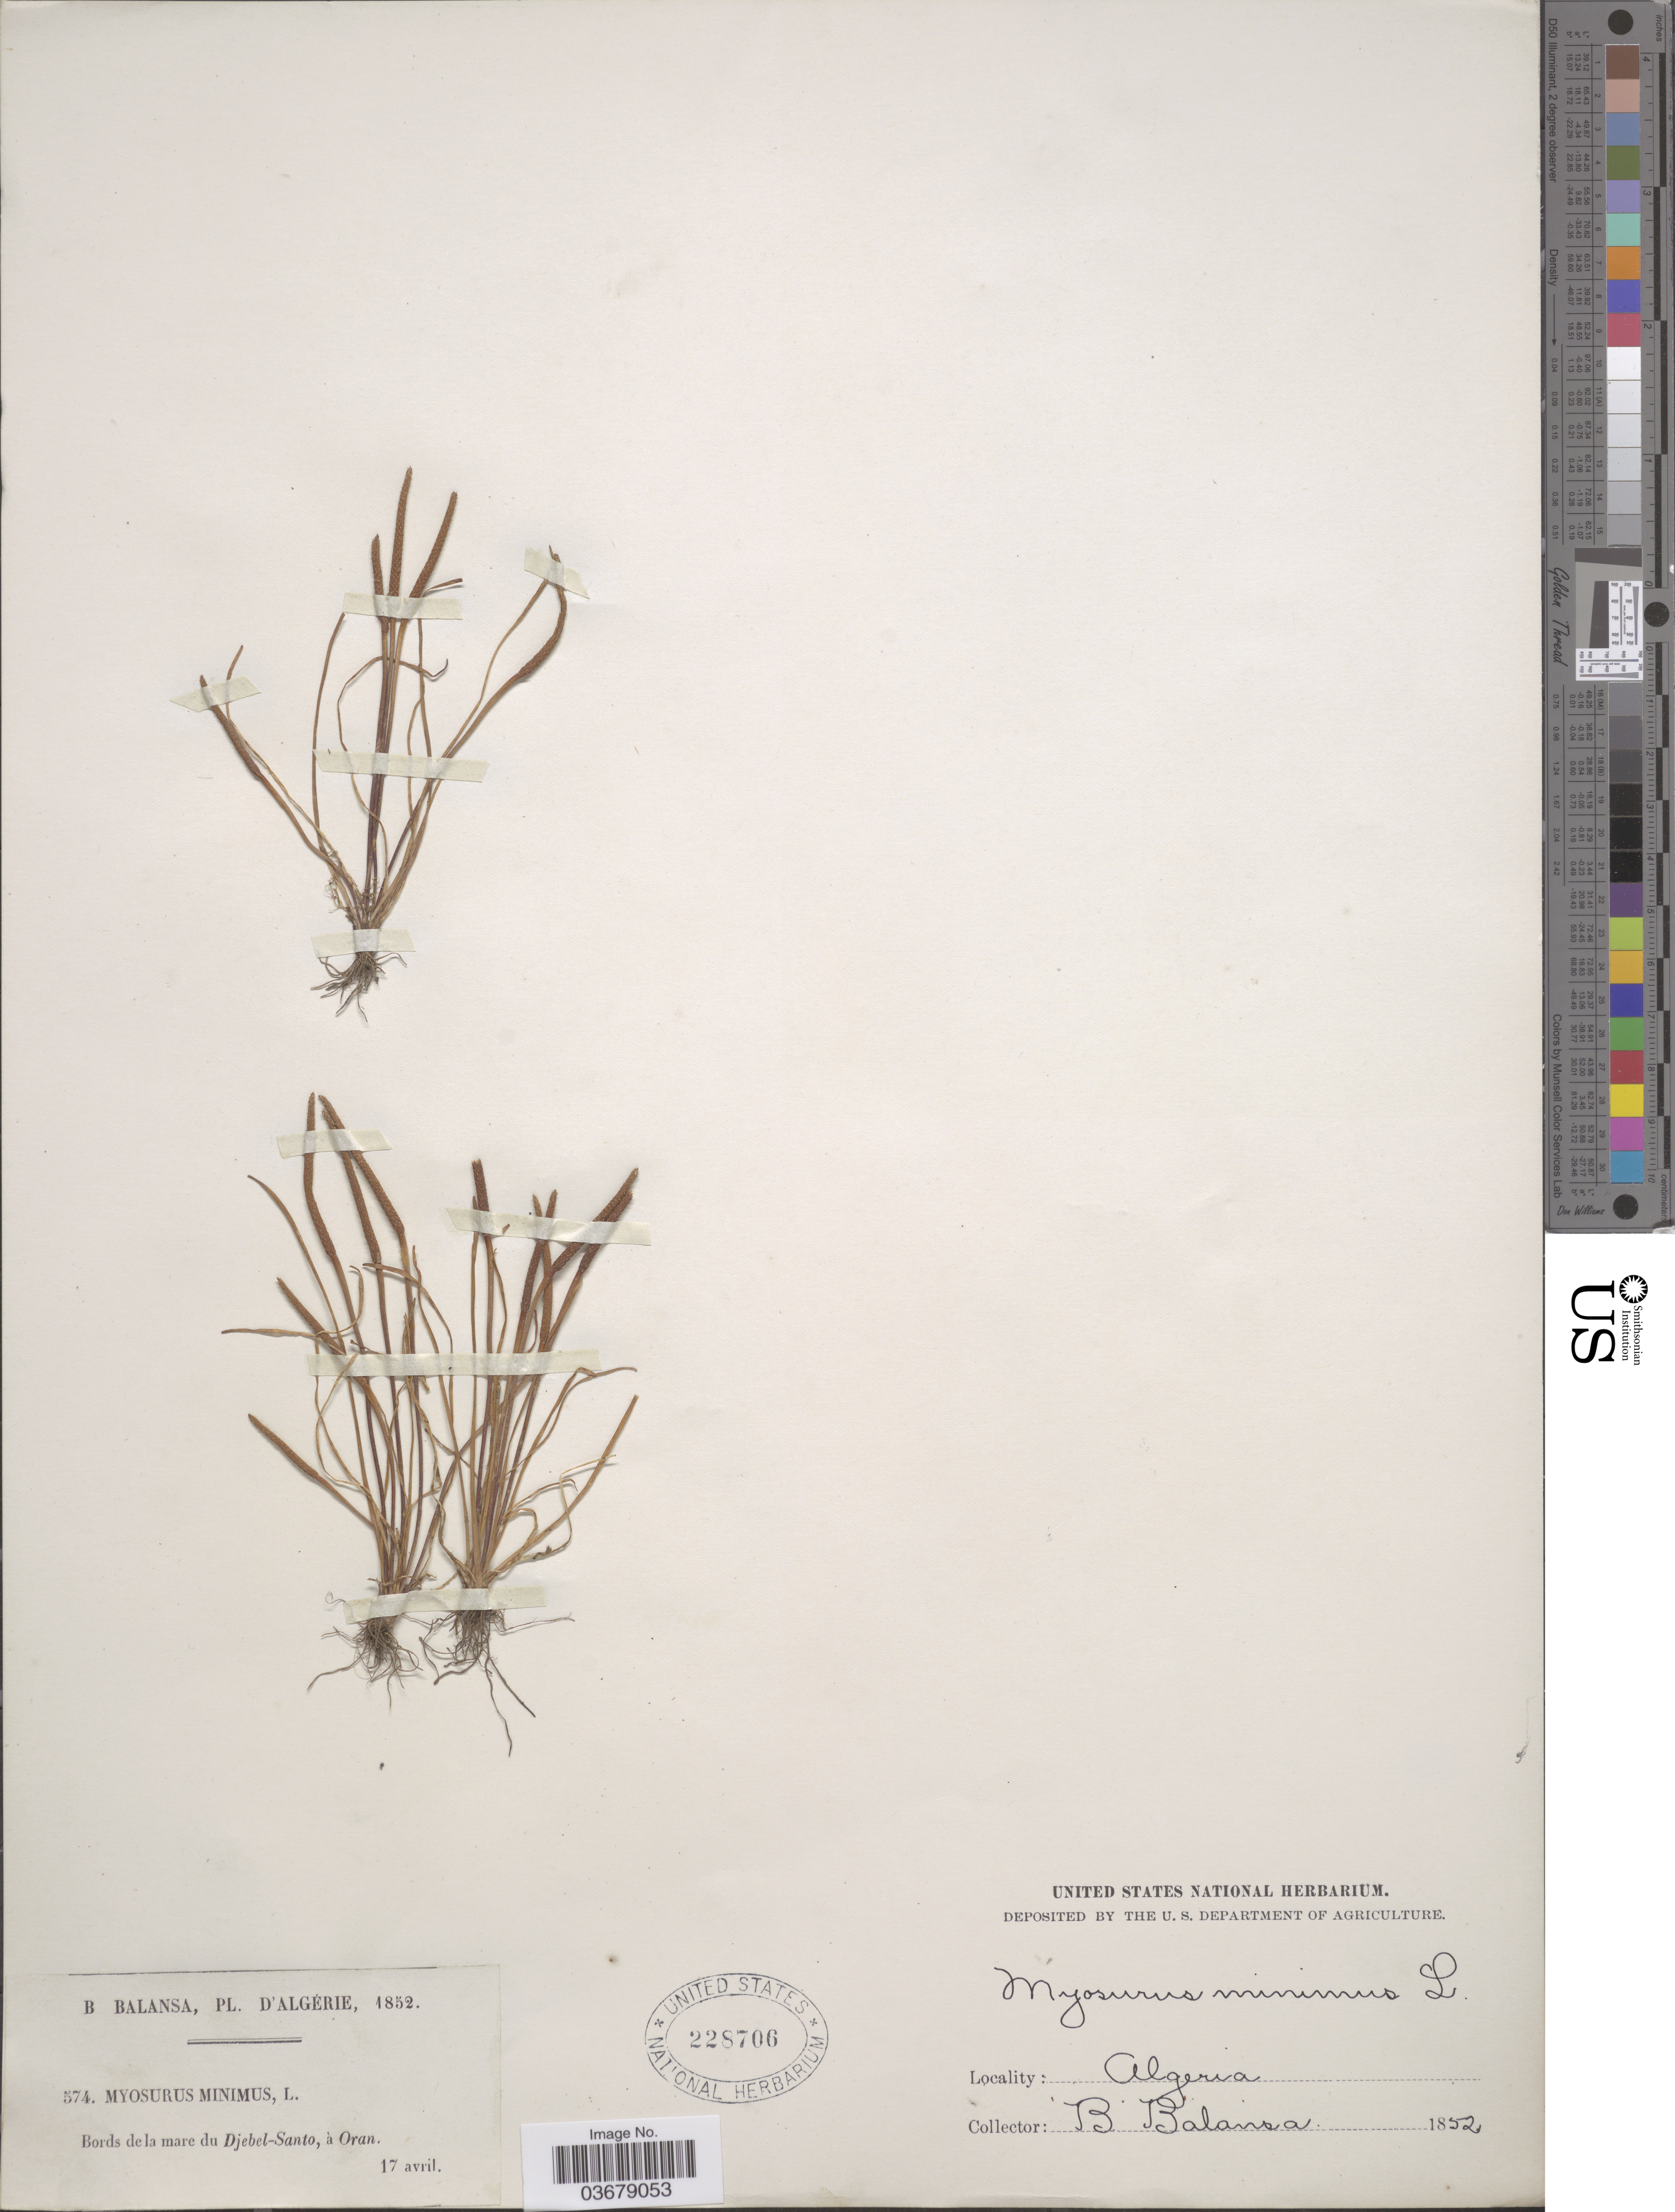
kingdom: Plantae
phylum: Tracheophyta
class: Magnoliopsida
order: Ranunculales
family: Ranunculaceae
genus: Myosurus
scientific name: Myosurus minimus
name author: L.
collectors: B. Balansa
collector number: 574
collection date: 1852-04-17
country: Algeria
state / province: Oran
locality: Bords de la mare du Djebel-Santo, à Oran.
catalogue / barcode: US 228706